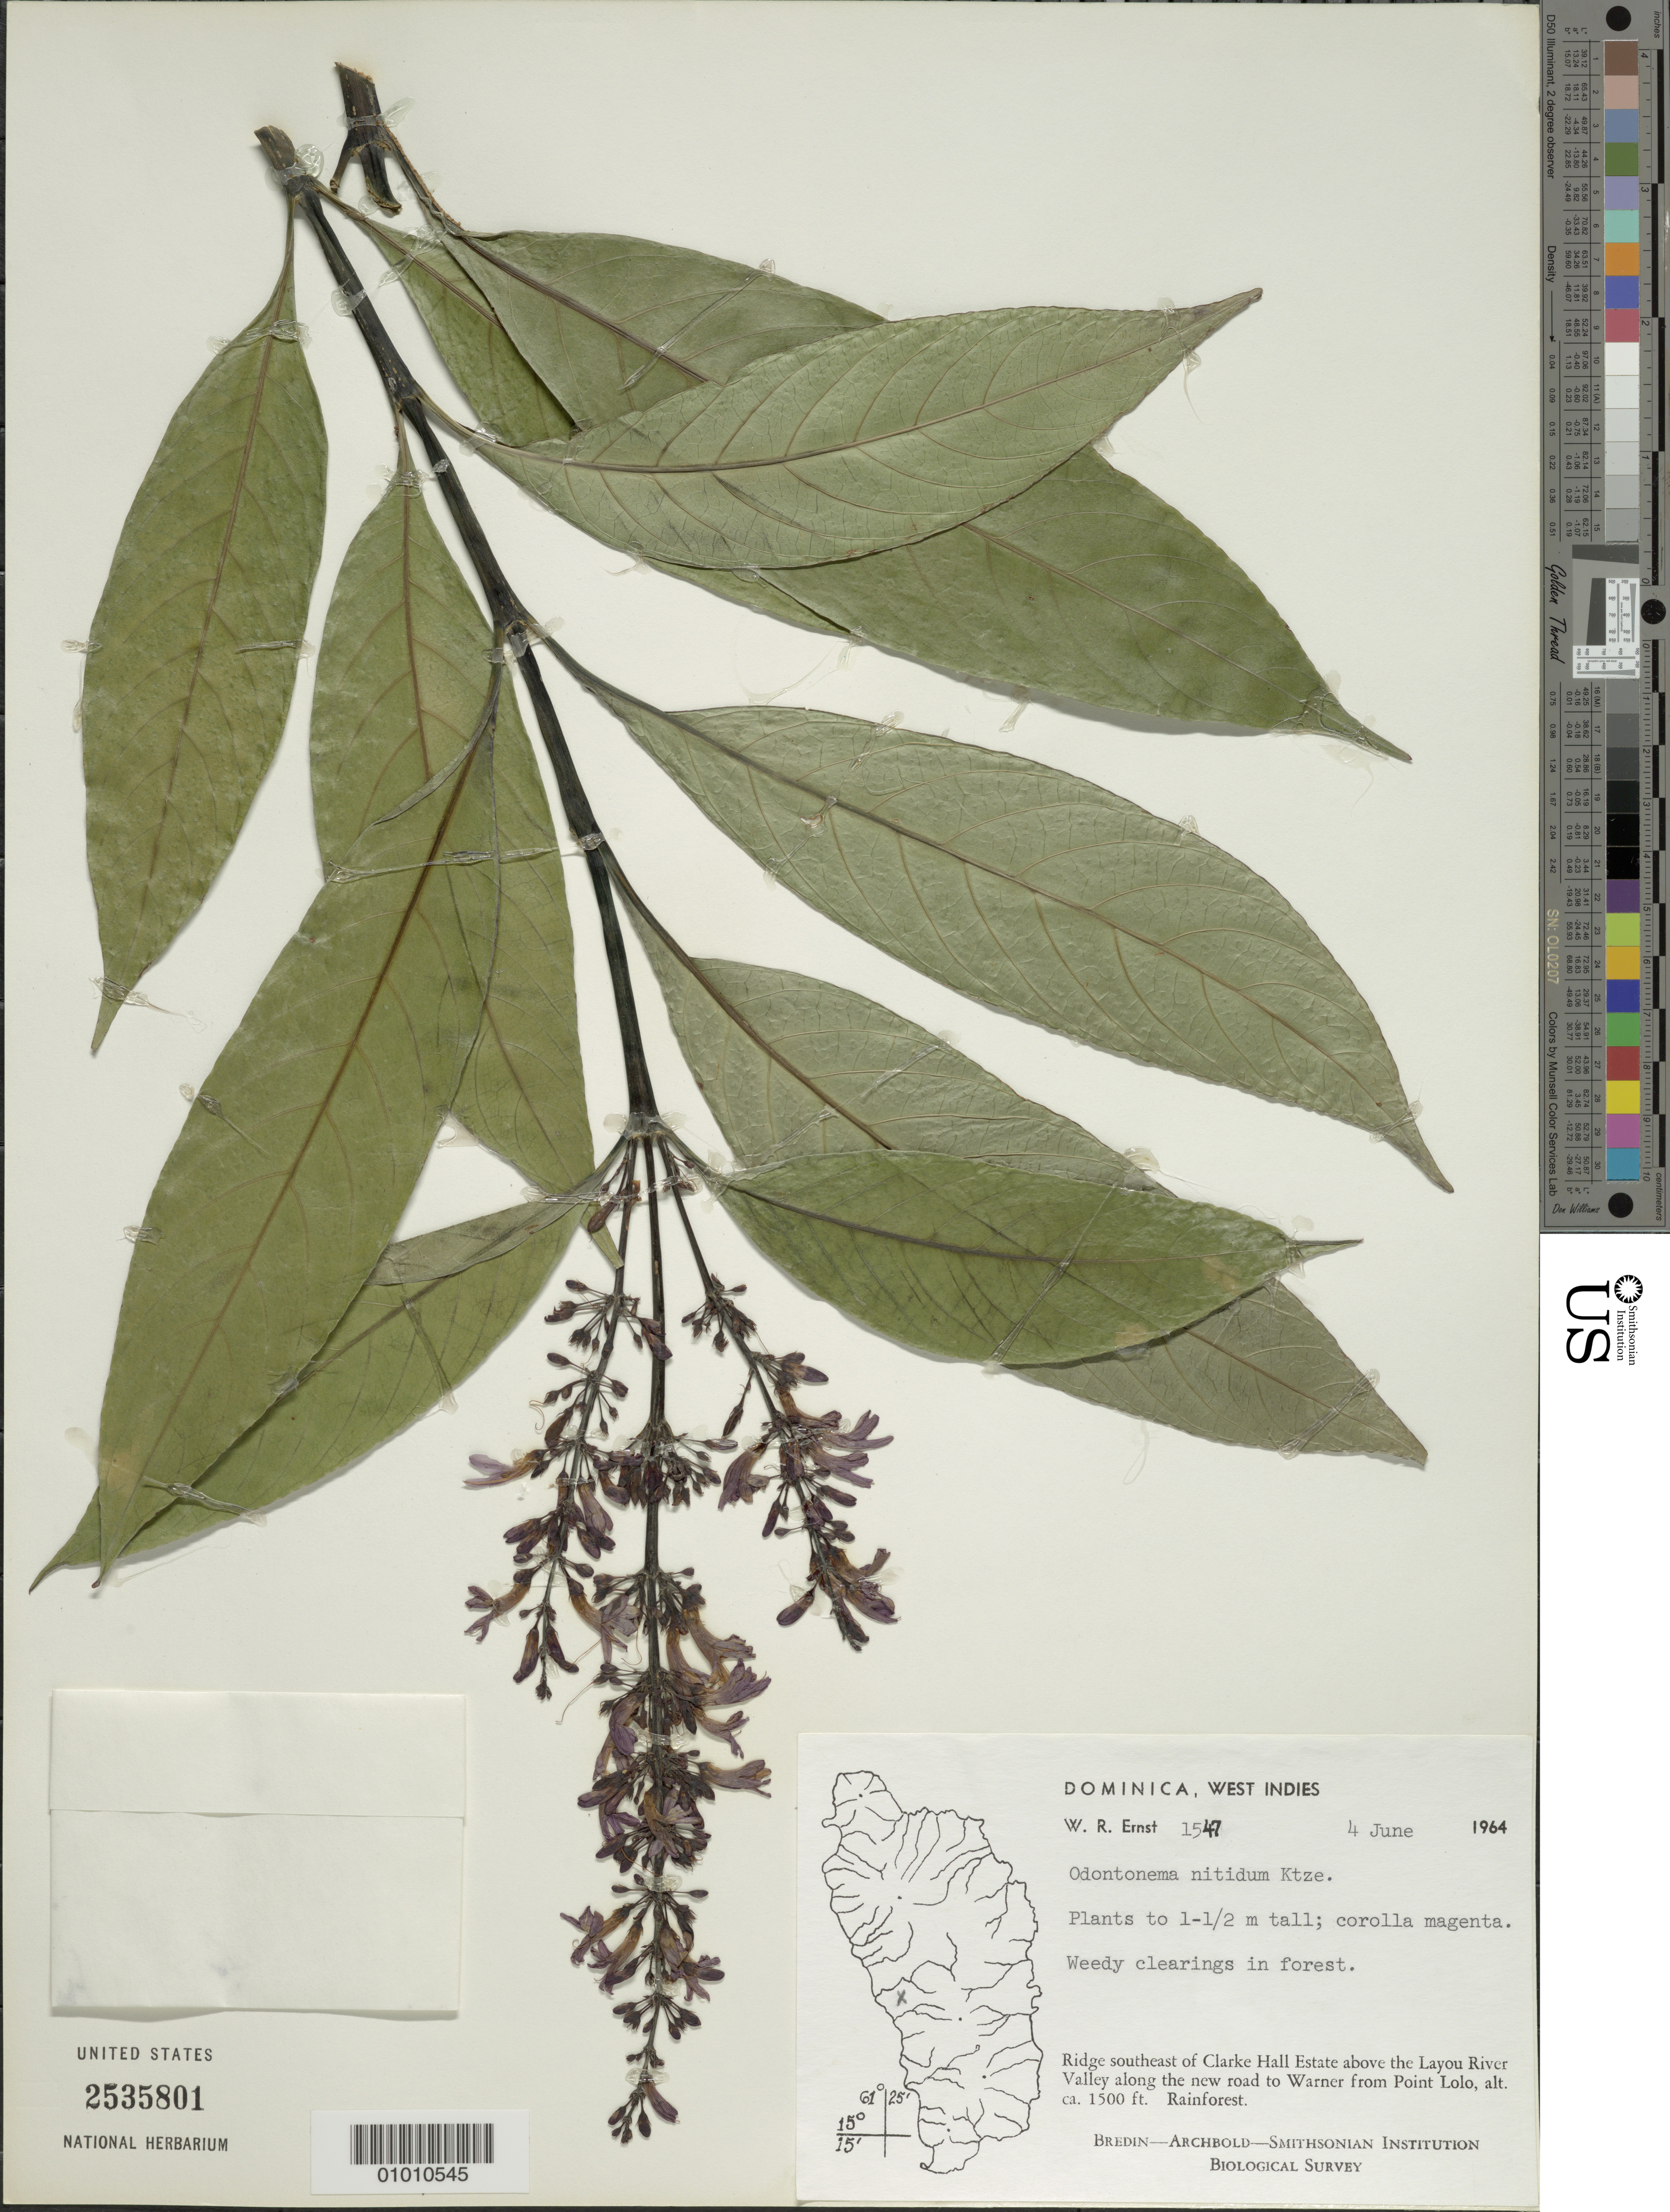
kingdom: Plantae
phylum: Tracheophyta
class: Magnoliopsida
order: Lamiales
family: Acanthaceae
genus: Odontonema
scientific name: Odontonema nitidum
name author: (Jacq.) Kuntze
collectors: W. R. Ernst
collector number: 1547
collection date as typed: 04 Jun 1964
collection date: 1964-06-04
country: Dominica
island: Dominica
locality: Ridge southeast of Clarke Hall Estate above the Layou River Valley along the new road to Warner from Point Lolo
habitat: Rainforest, weedy clearings in forest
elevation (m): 457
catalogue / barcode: US 2535801